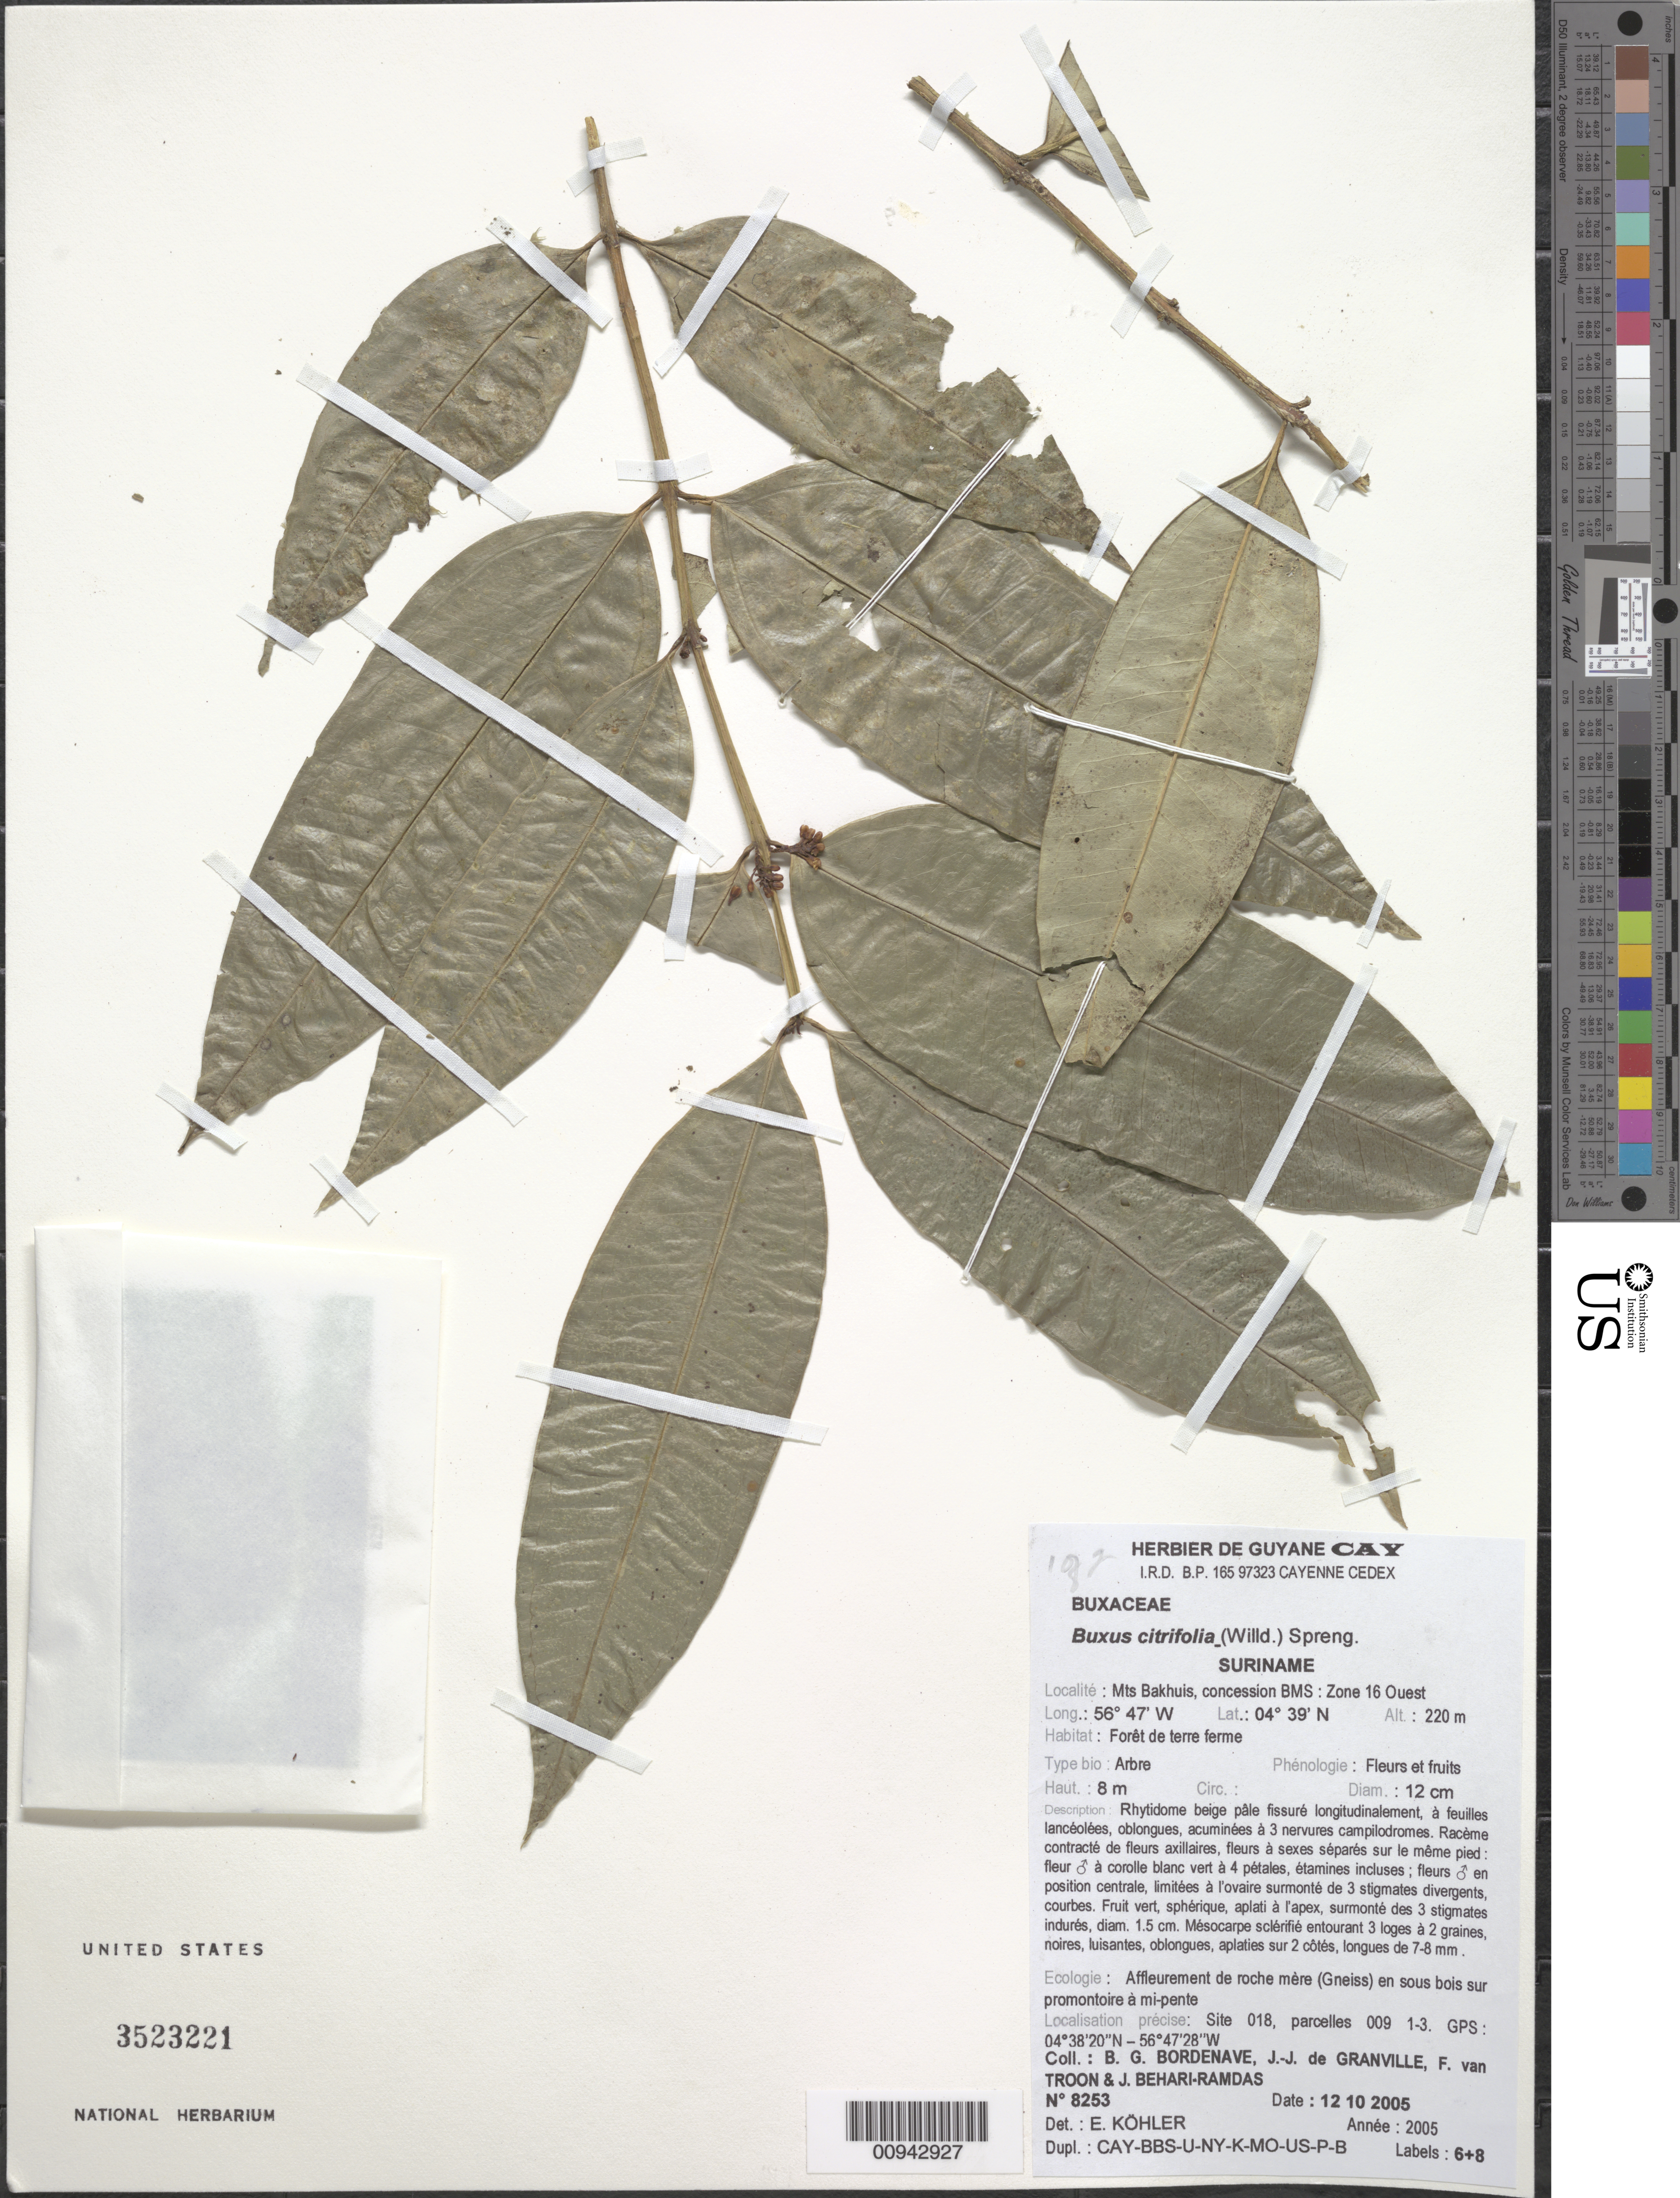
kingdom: Plantae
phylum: Tracheophyta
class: Magnoliopsida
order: Buxales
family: Buxaceae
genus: Buxus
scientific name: Buxus citrifolia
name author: (Willd.) Spreng.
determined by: Crozier, F.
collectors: B. Bordenave, J.-J. de Granville, F. Van Troon & J. Behari-Ramdas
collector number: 8253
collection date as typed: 12-Oct-05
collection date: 2005-10-12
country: Suriname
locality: Mts Bakhuis, concession BMS: Zone 16 Ouest. Site 018, parcelles 009 1-2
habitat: Foret de terre ferme. Affleurement de roche mere (Gneiss) en sous bois sur promontoire a mi-pente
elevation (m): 220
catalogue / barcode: US 3523221